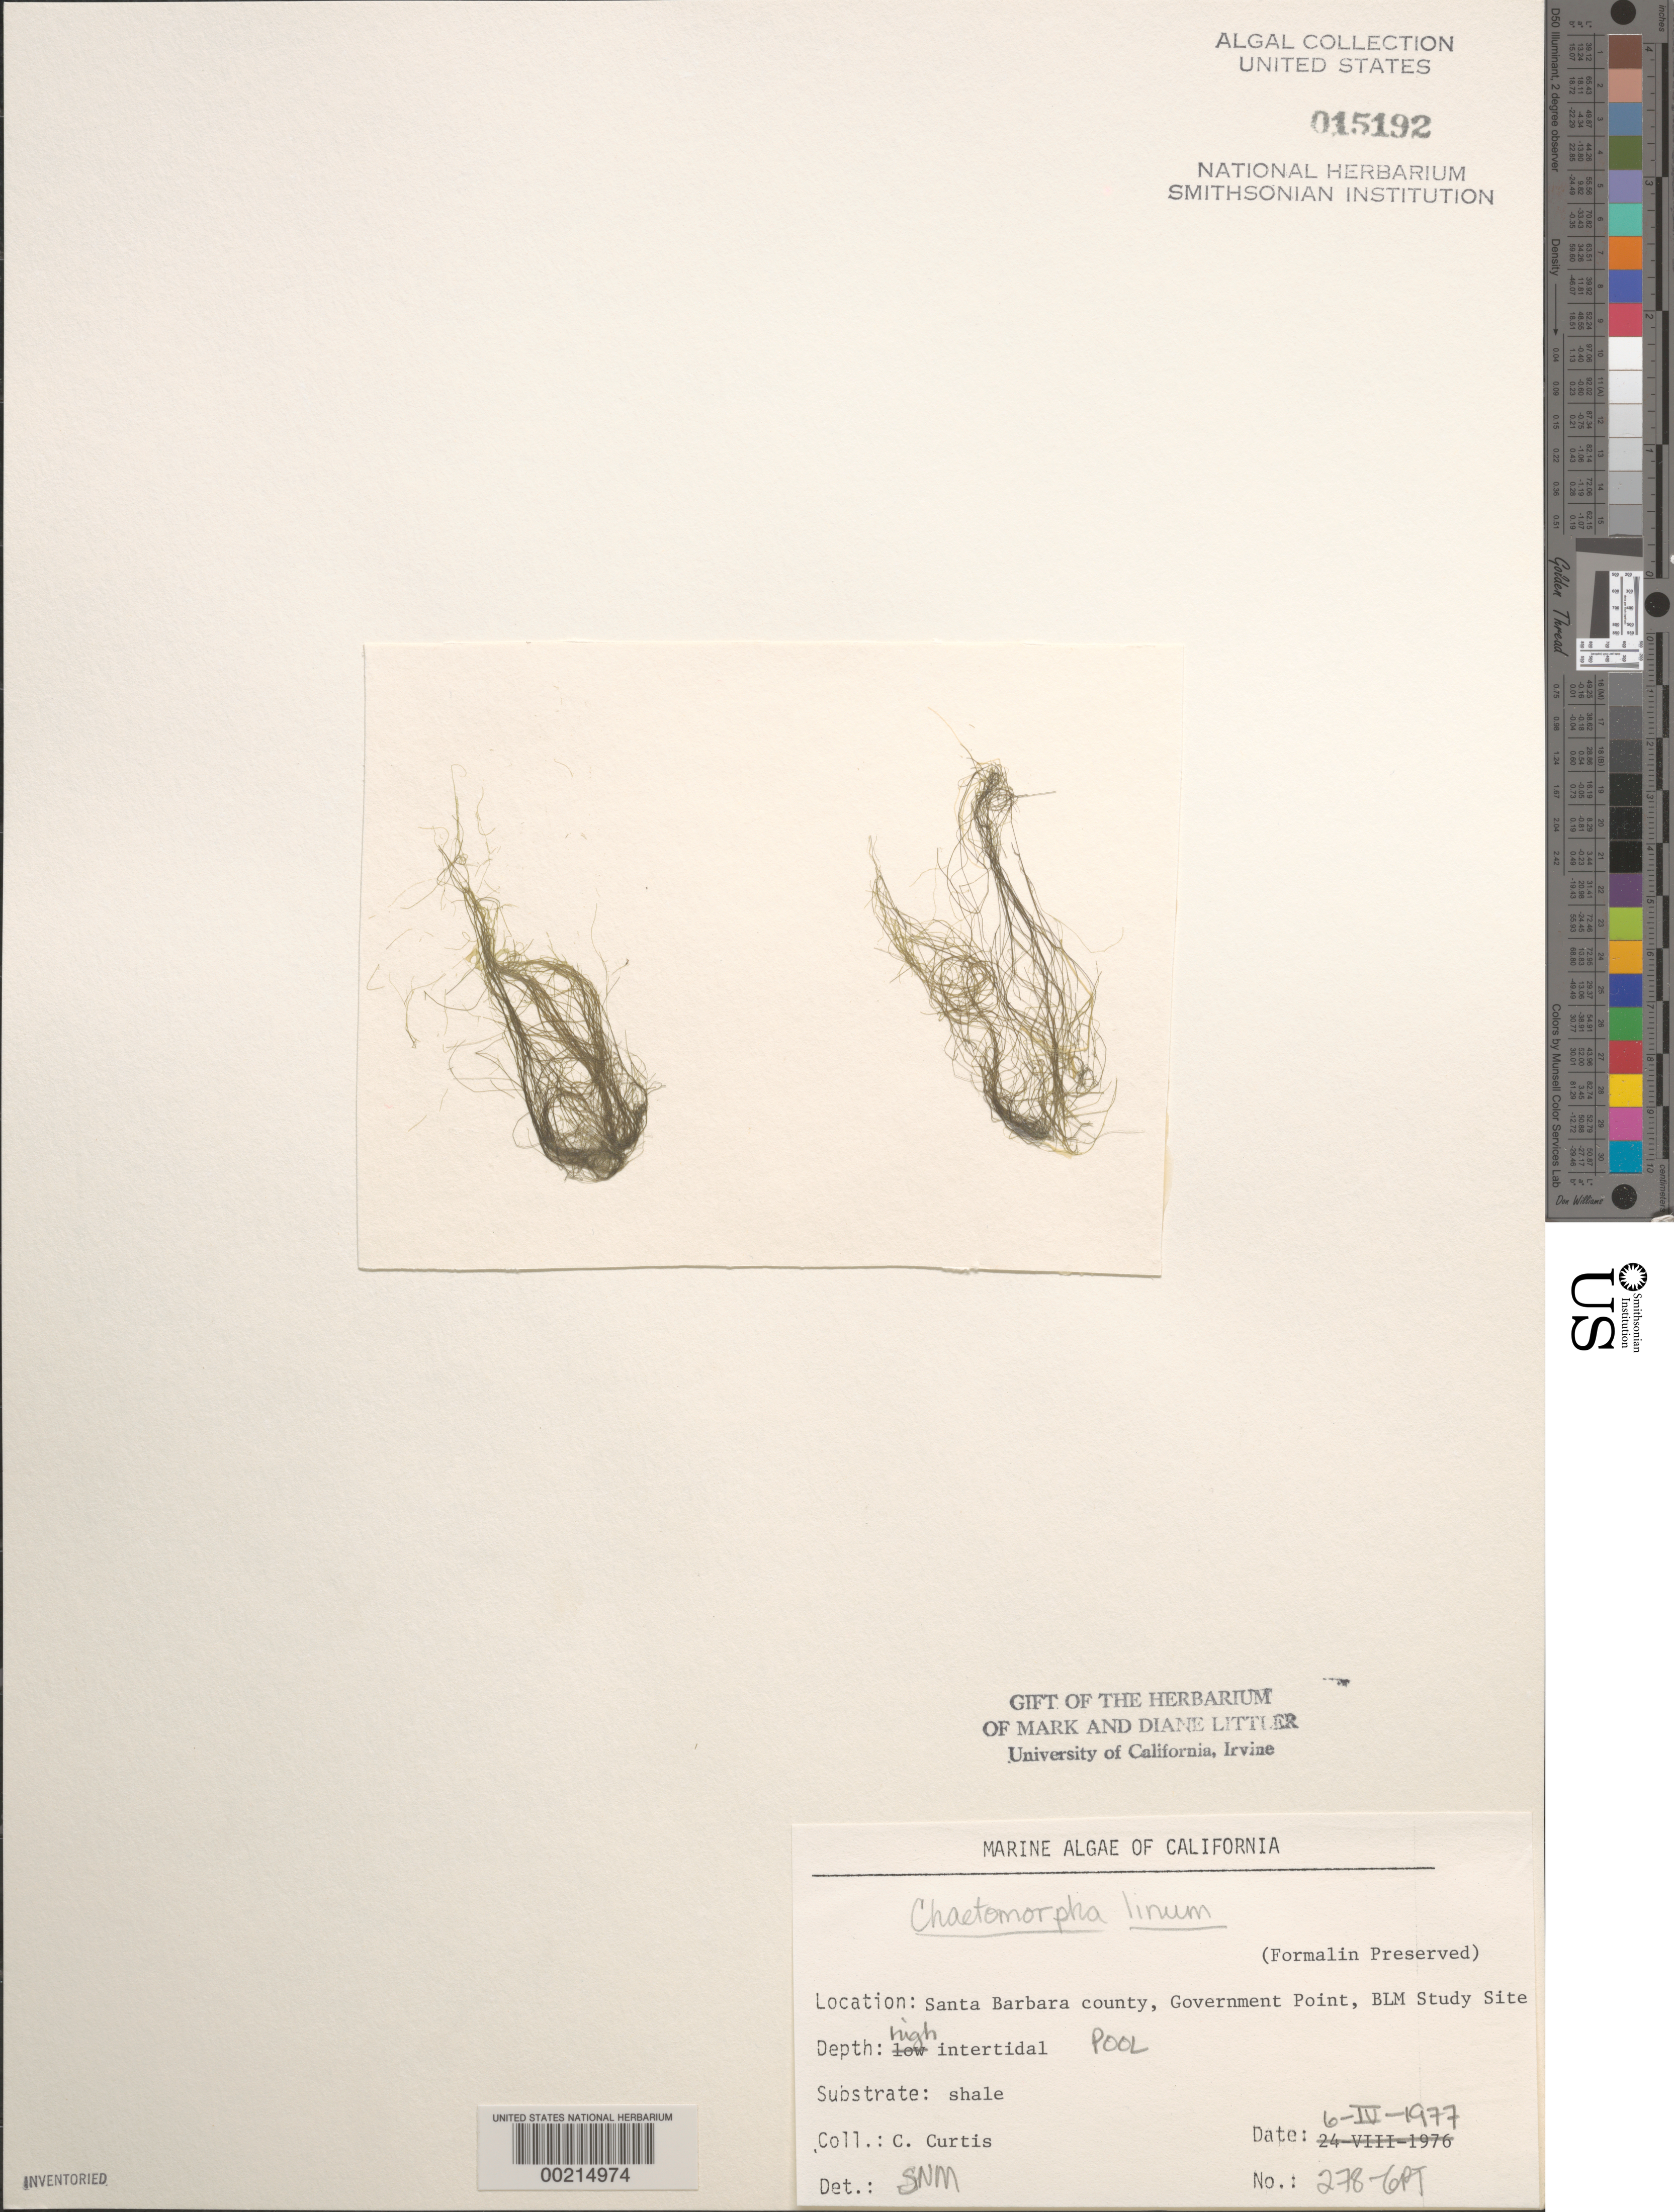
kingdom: Plantae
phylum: Chlorophyta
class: Ulvophyceae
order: Cladophorales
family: Cladophoraceae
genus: Chaetomorpha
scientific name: Chaetomorpha linum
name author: (O.F. Muell.) Kütz.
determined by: Murray, S. N.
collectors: C. Curtis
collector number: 278-gpt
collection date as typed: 06 Apr 1977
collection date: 1977-04-06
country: United States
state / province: California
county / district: Santa Barbara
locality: Government Point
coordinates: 34 26'31"N, 120 24'06"W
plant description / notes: BLM-SOCALBIGHT Rocky Intertidal Survey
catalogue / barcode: US 15192